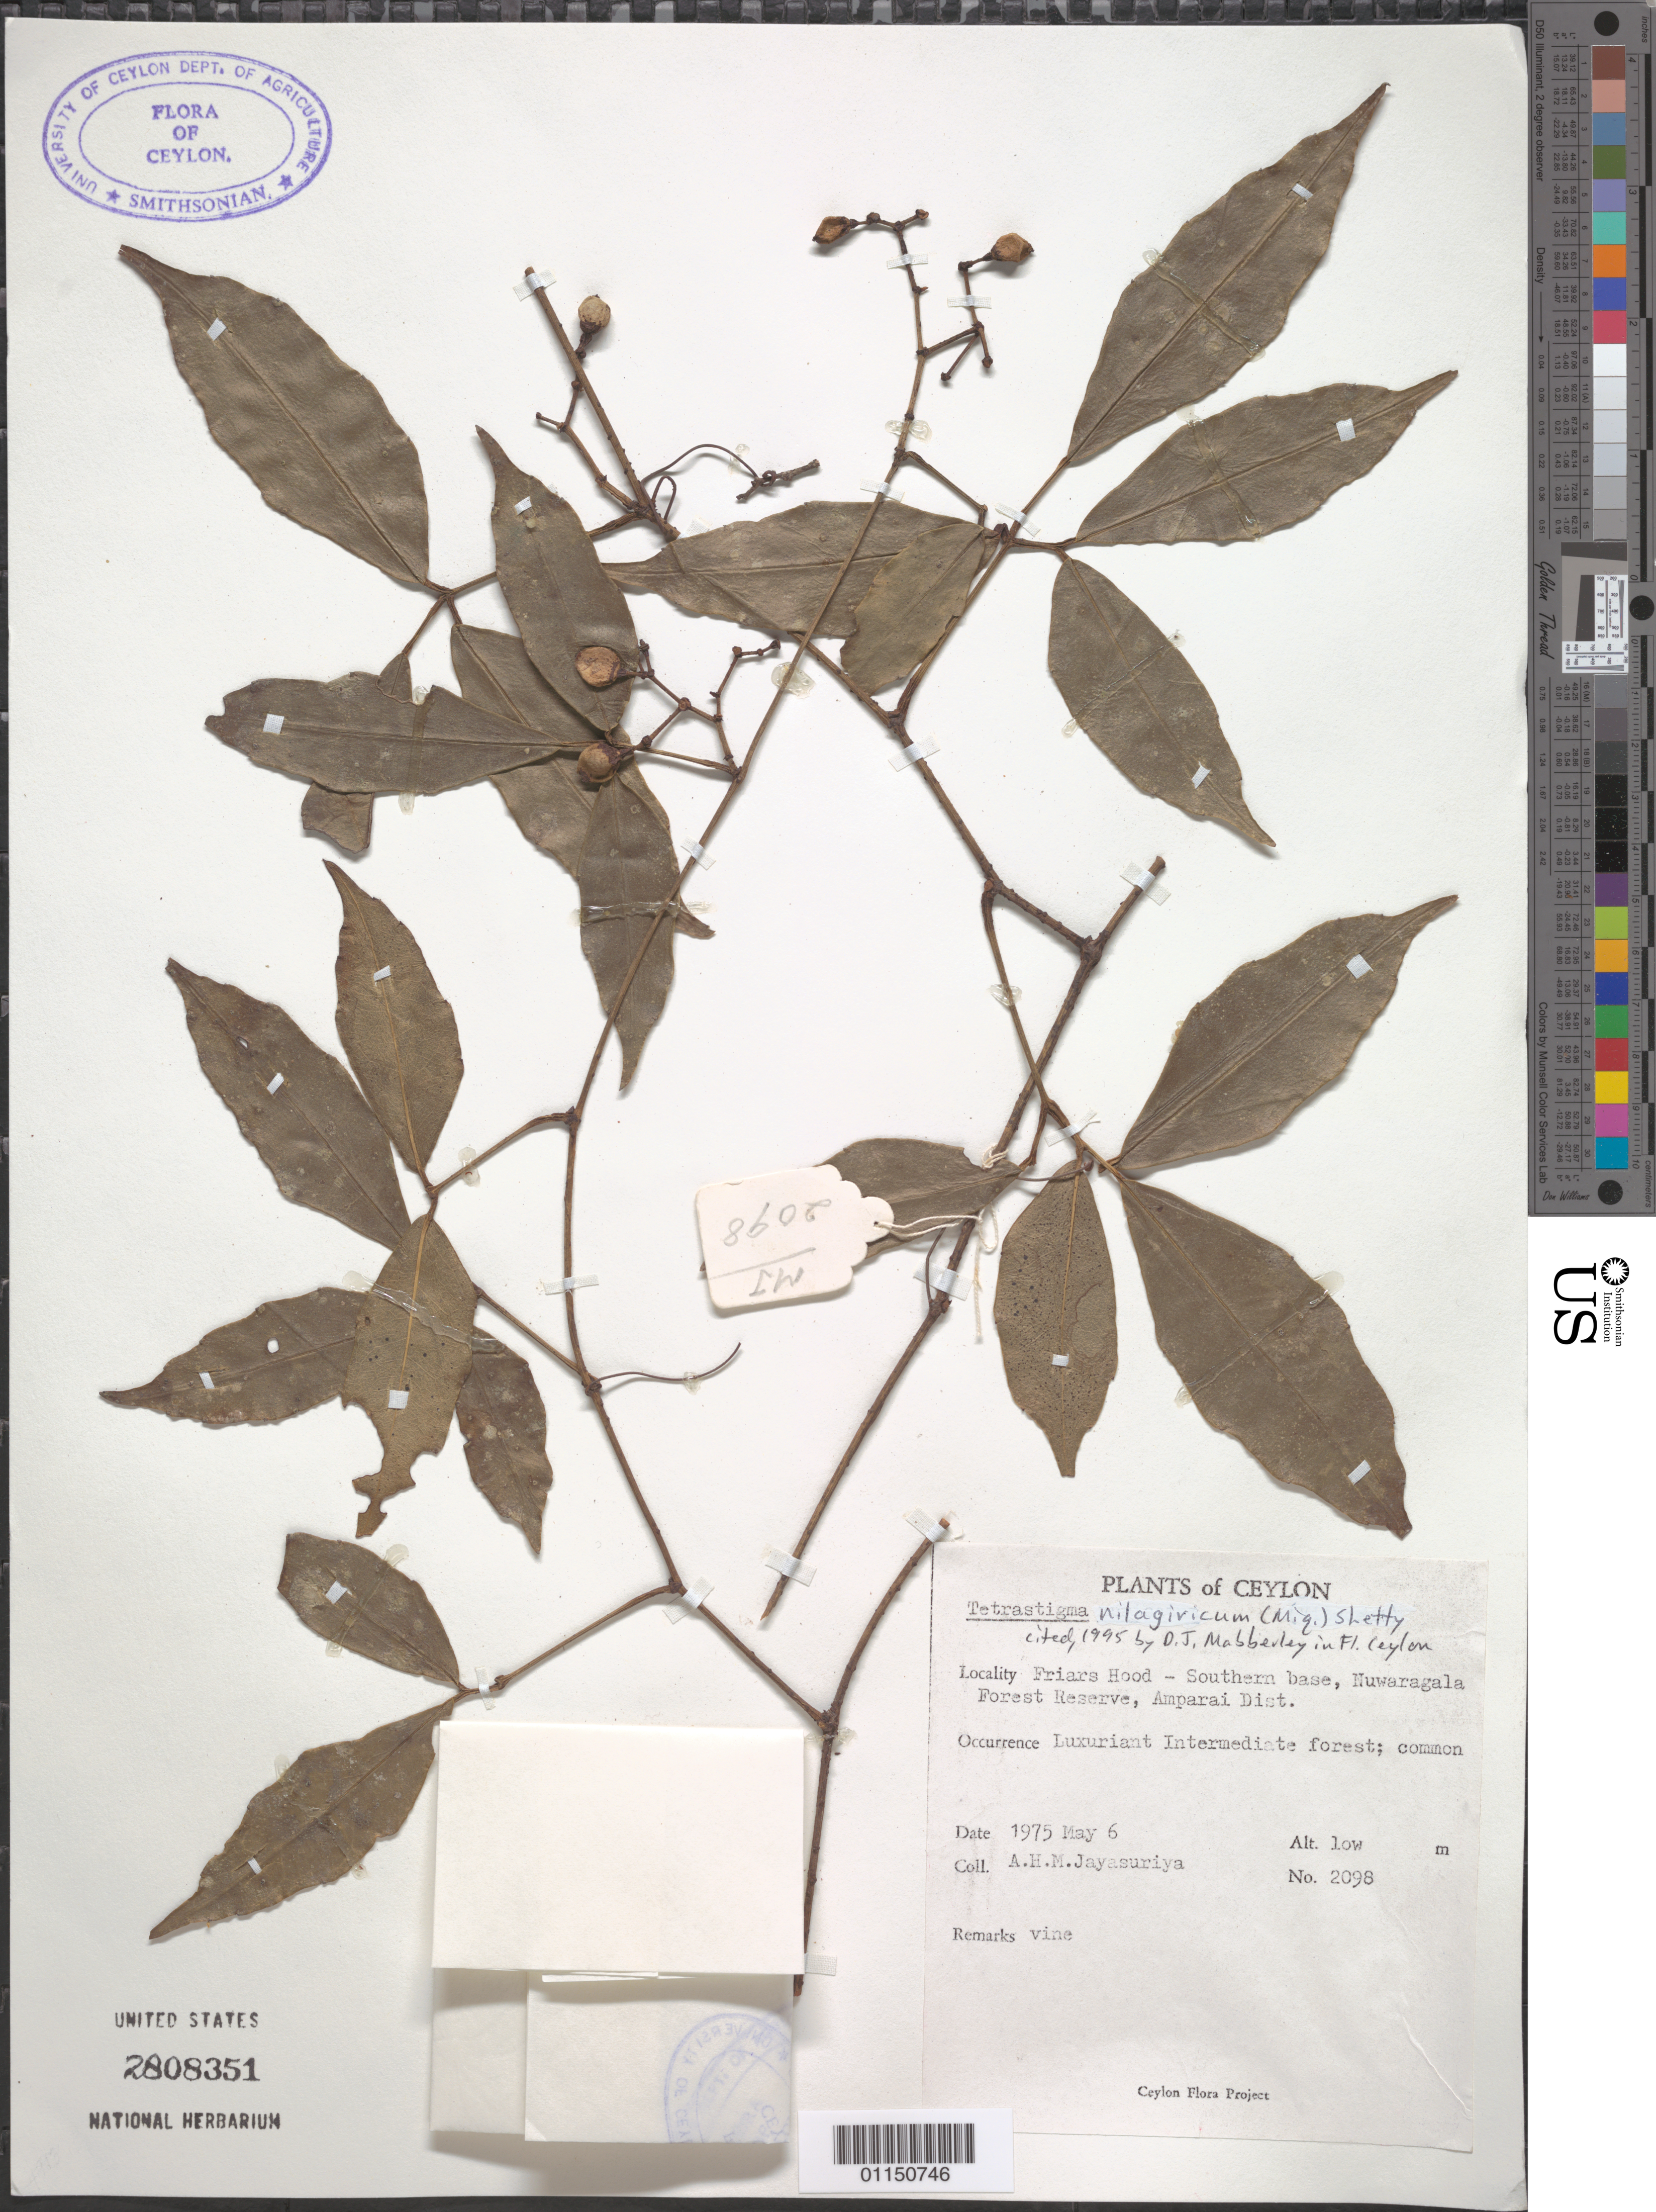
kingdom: Plantae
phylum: Tracheophyta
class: Magnoliopsida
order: Vitales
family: Vitaceae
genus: Tetrastigma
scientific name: Tetrastigma nilagiricum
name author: (Mig.) B.V. Shetty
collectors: A. H. Jayasuriya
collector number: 2098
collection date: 1975-05-06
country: Sri Lanka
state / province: Eastern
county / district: Ampara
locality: Friars Hood - S base, Huwaragala Forest Reserve.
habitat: Luxuriant Intermediate forest; common. Vine.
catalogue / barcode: US 2808351